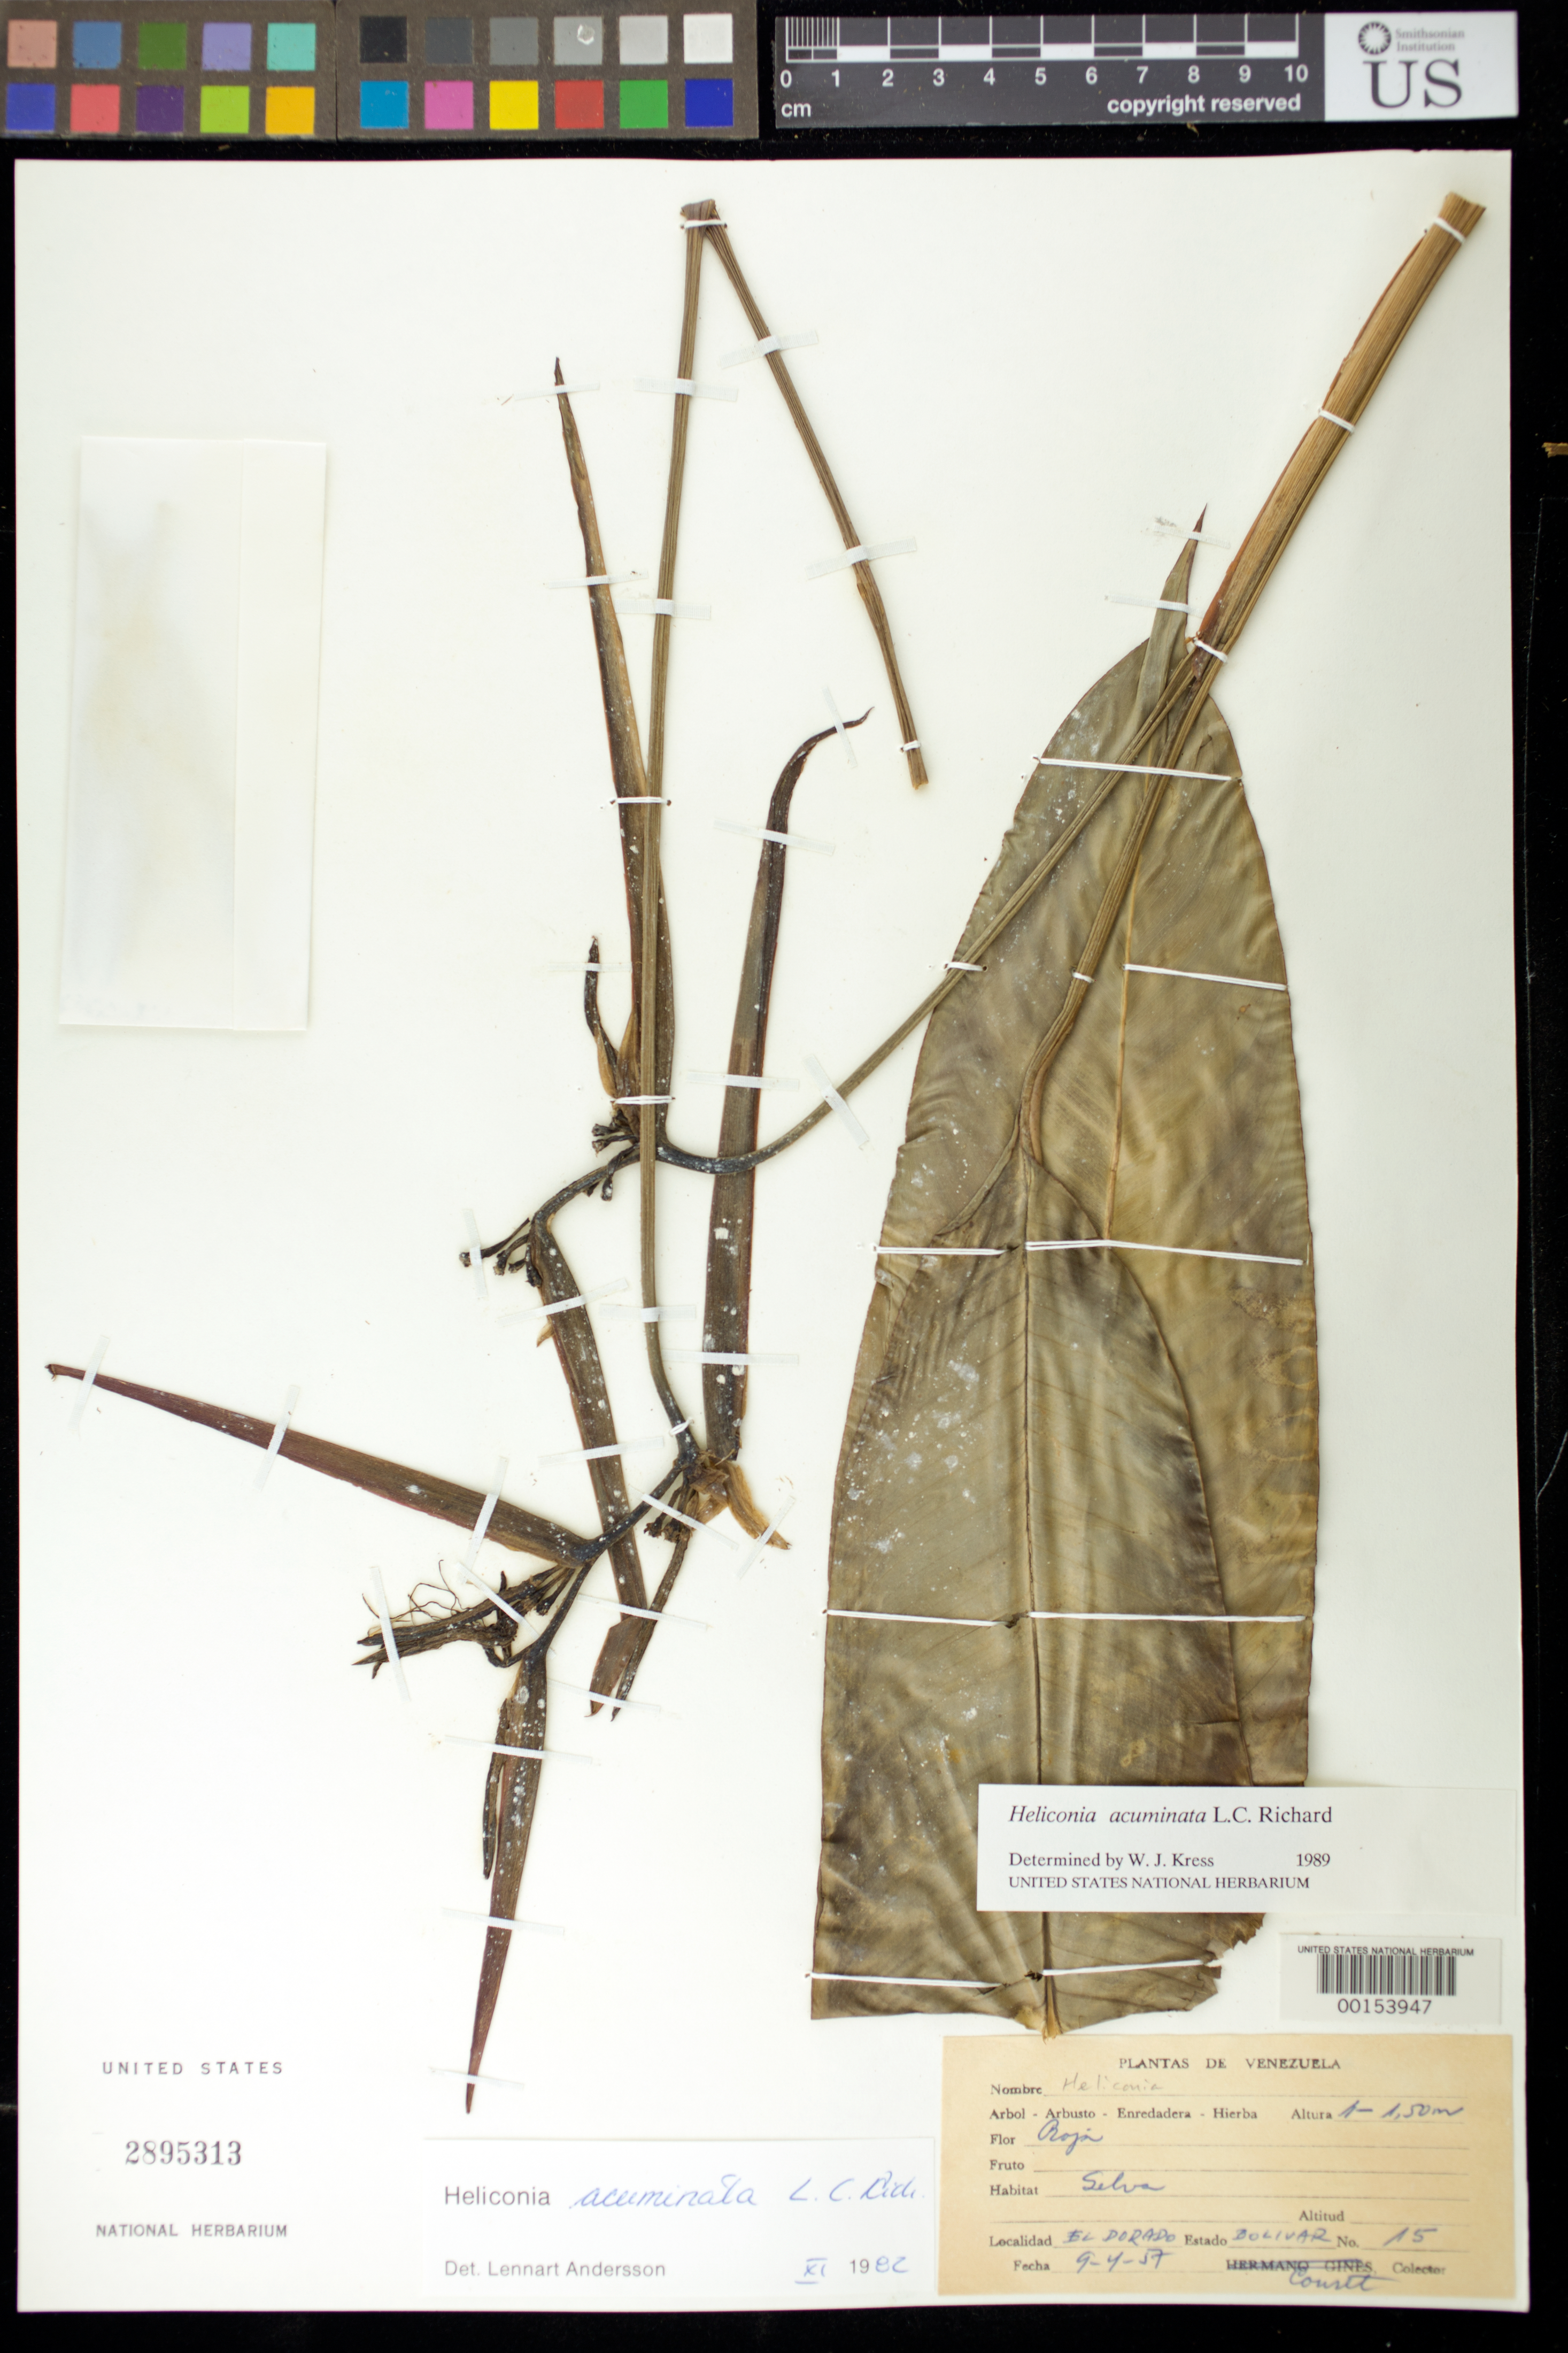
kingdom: Plantae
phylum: Tracheophyta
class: Liliopsida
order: Zingiberales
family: Heliconiaceae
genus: Heliconia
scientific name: Heliconia acuminata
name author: A. Rich.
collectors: -. Couret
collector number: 15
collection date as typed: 04 Sep 1957 or 09 Apr 1957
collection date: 1957-04-09 or 1957-09-04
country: Venezuela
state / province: Bolivar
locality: El dorado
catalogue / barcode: US 2895313